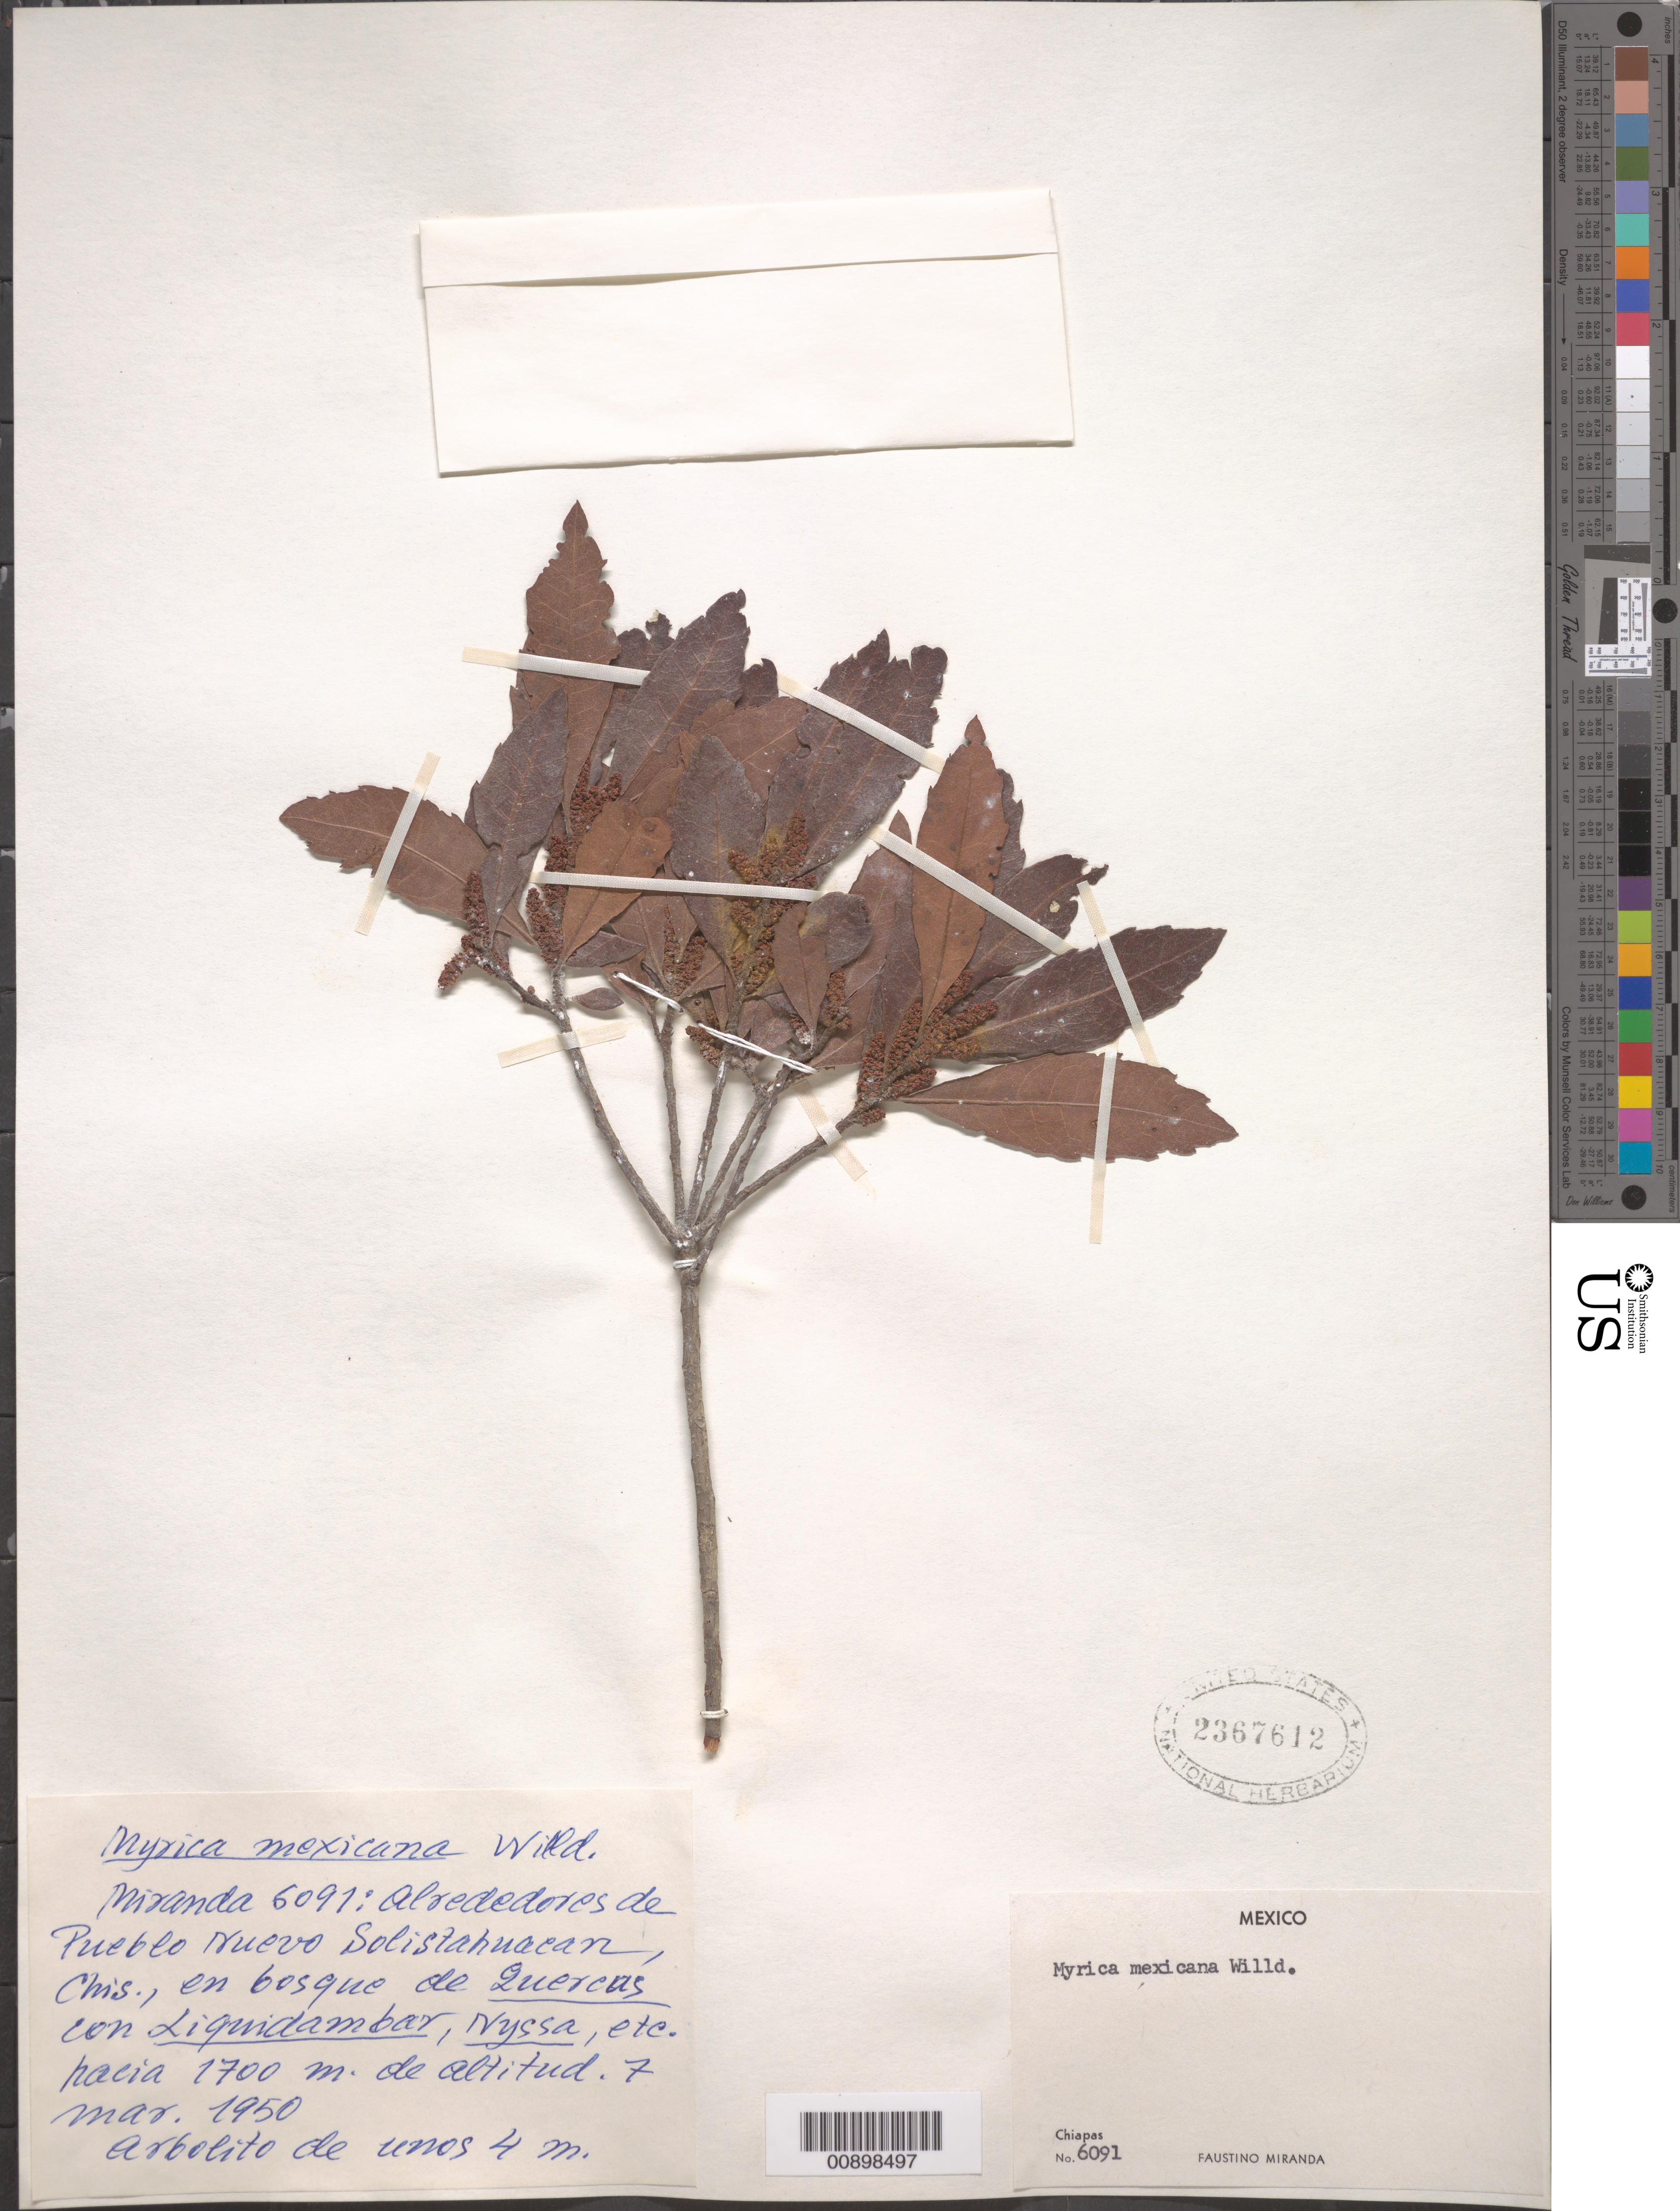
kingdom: Plantae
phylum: Tracheophyta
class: Magnoliopsida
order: Fagales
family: Myricaceae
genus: Myrica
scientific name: Myrica mexicana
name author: Humb. & Bonpl. ex Willd.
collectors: Miranda G., F.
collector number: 6091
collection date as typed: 07 Mar 1950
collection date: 1950-03-07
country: Mexico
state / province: Chiapas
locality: Alrededores de Pueblo Nuevo Solistahuacan, Chiapas.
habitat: En bosque de Quercus con Liquidambar, Nyssa, etc.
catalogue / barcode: US 2367612